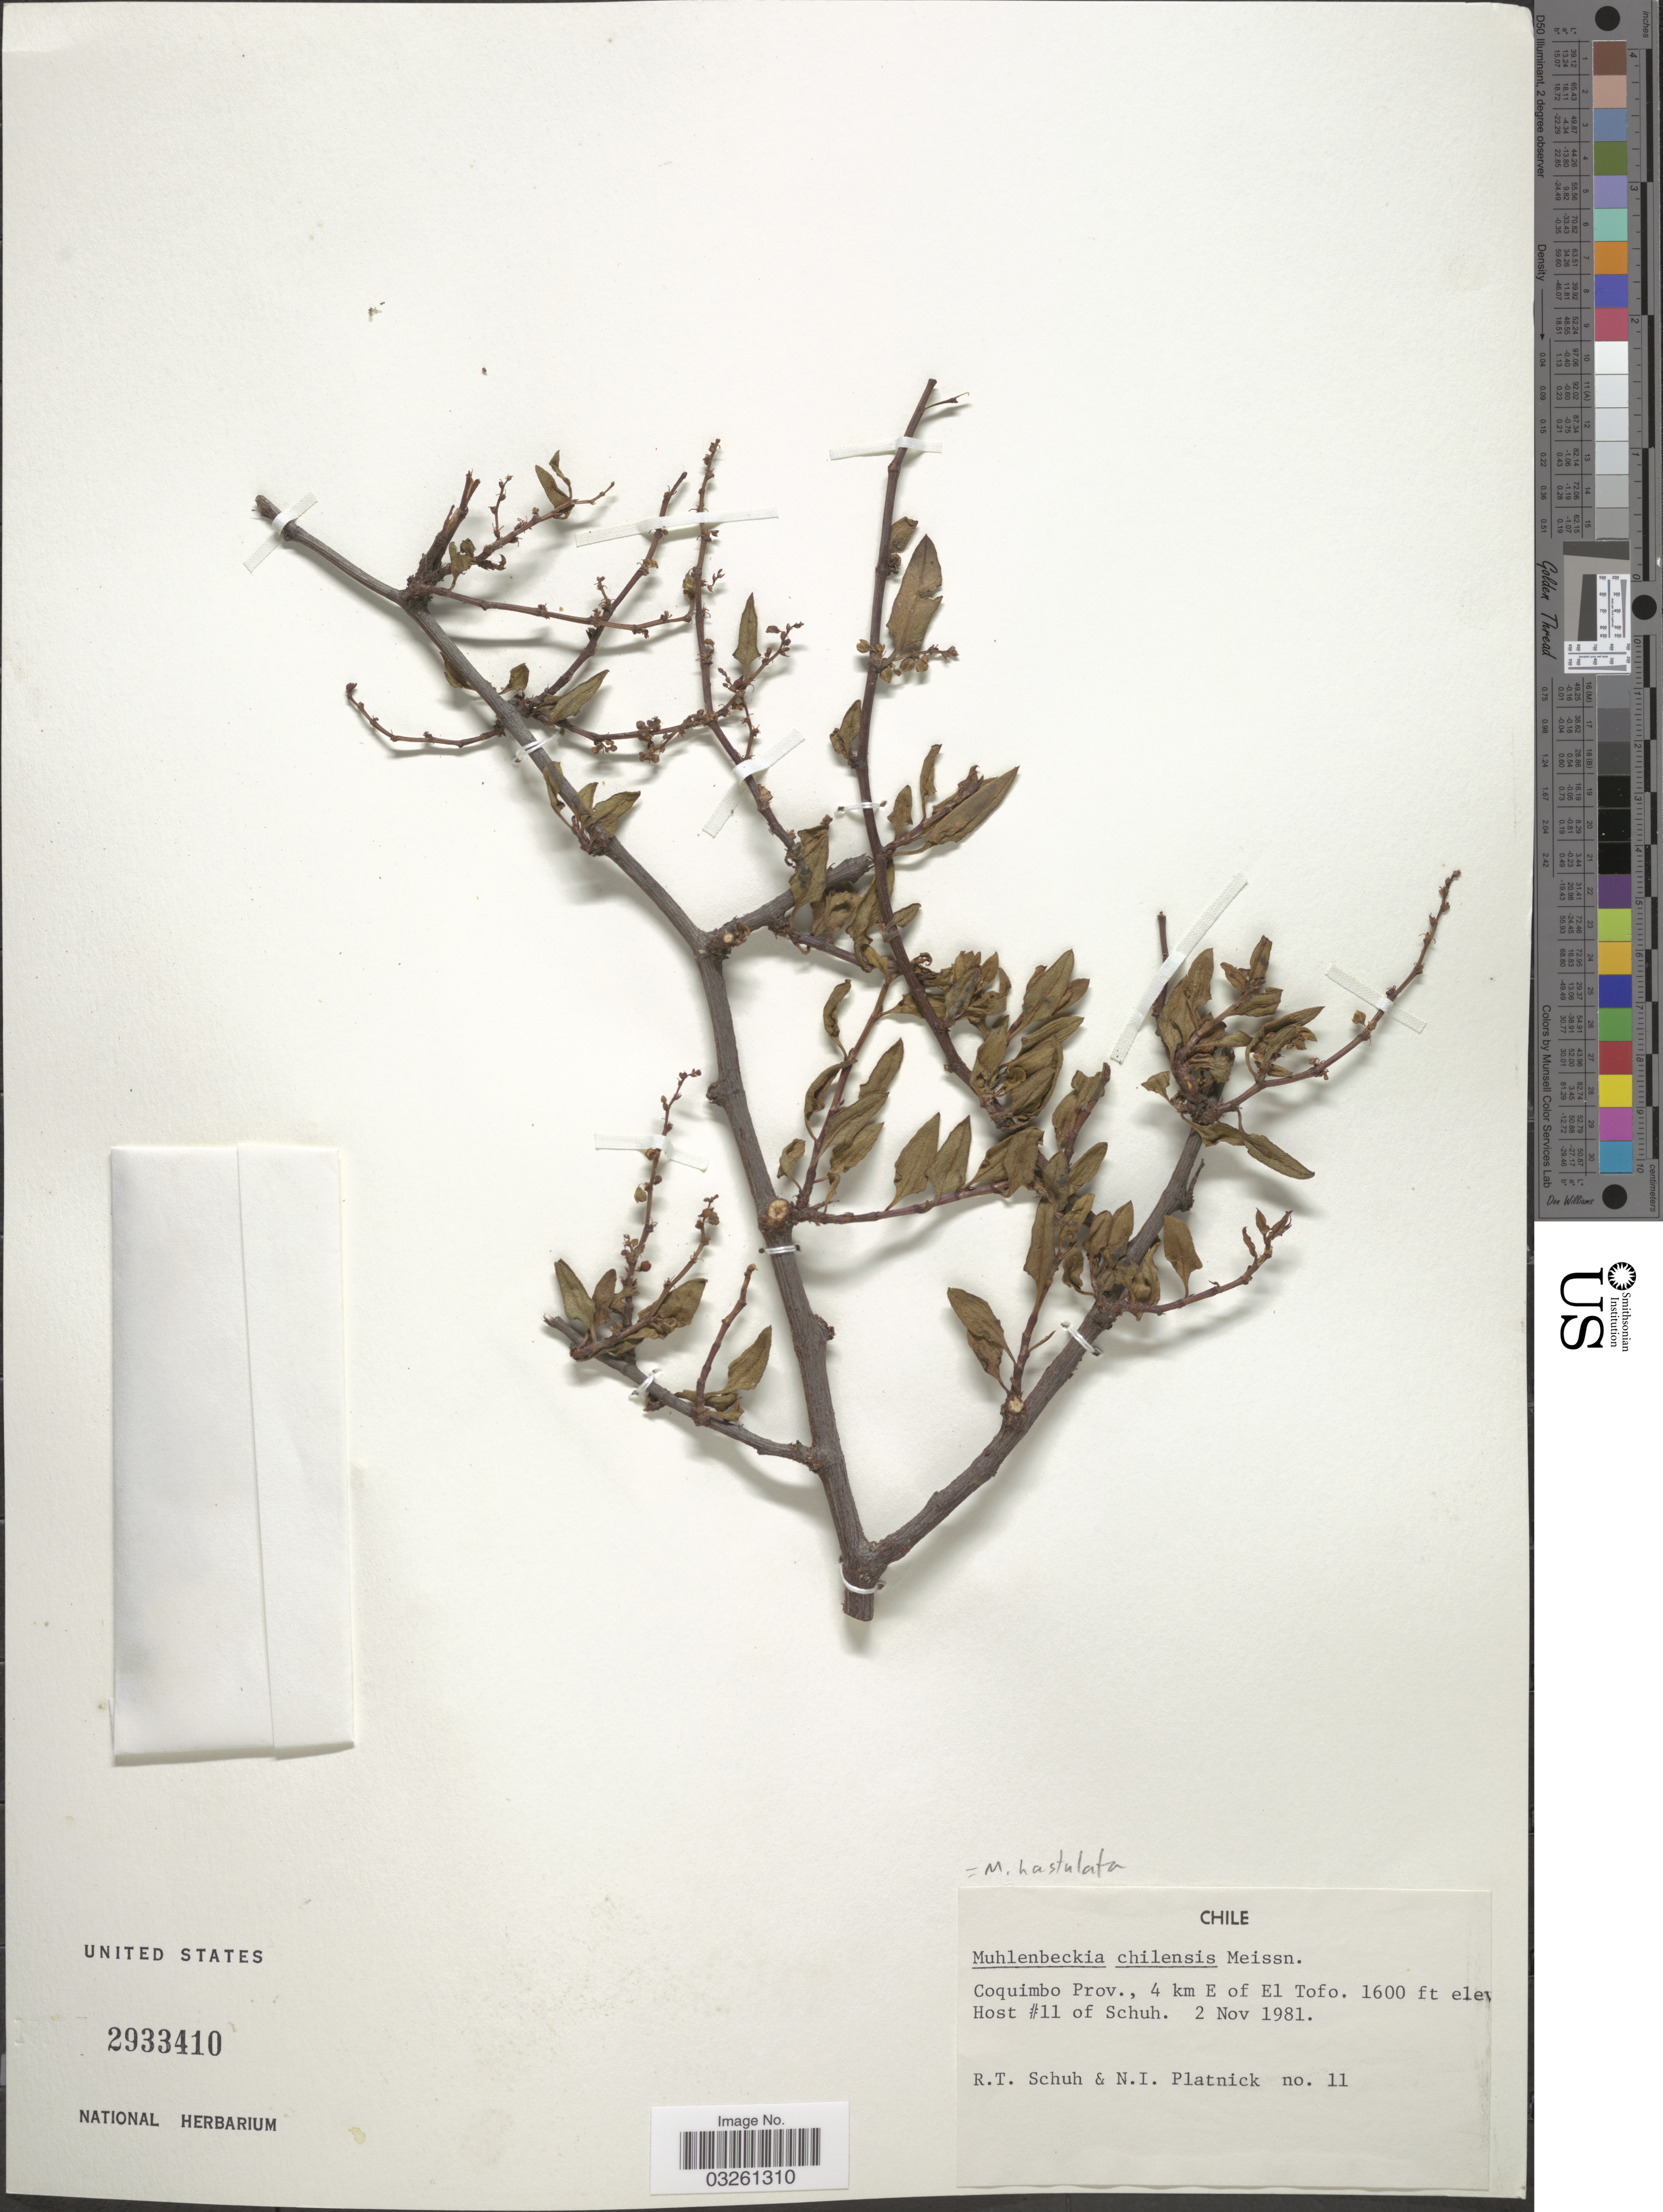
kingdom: Plantae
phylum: Tracheophyta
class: Magnoliopsida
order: Caryophyllales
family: Polygonaceae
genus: Muehlenbeckia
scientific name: Muehlenbeckia hastulata var. hastulata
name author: (Sm.) I.M. Johnst.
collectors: R. Schuh & N. Platnick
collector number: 11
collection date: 1981-11-02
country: Chile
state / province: Coquimbo (IV)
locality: Coquimbo Prov., 4 km E of El Tofo.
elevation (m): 488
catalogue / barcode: US 2933410